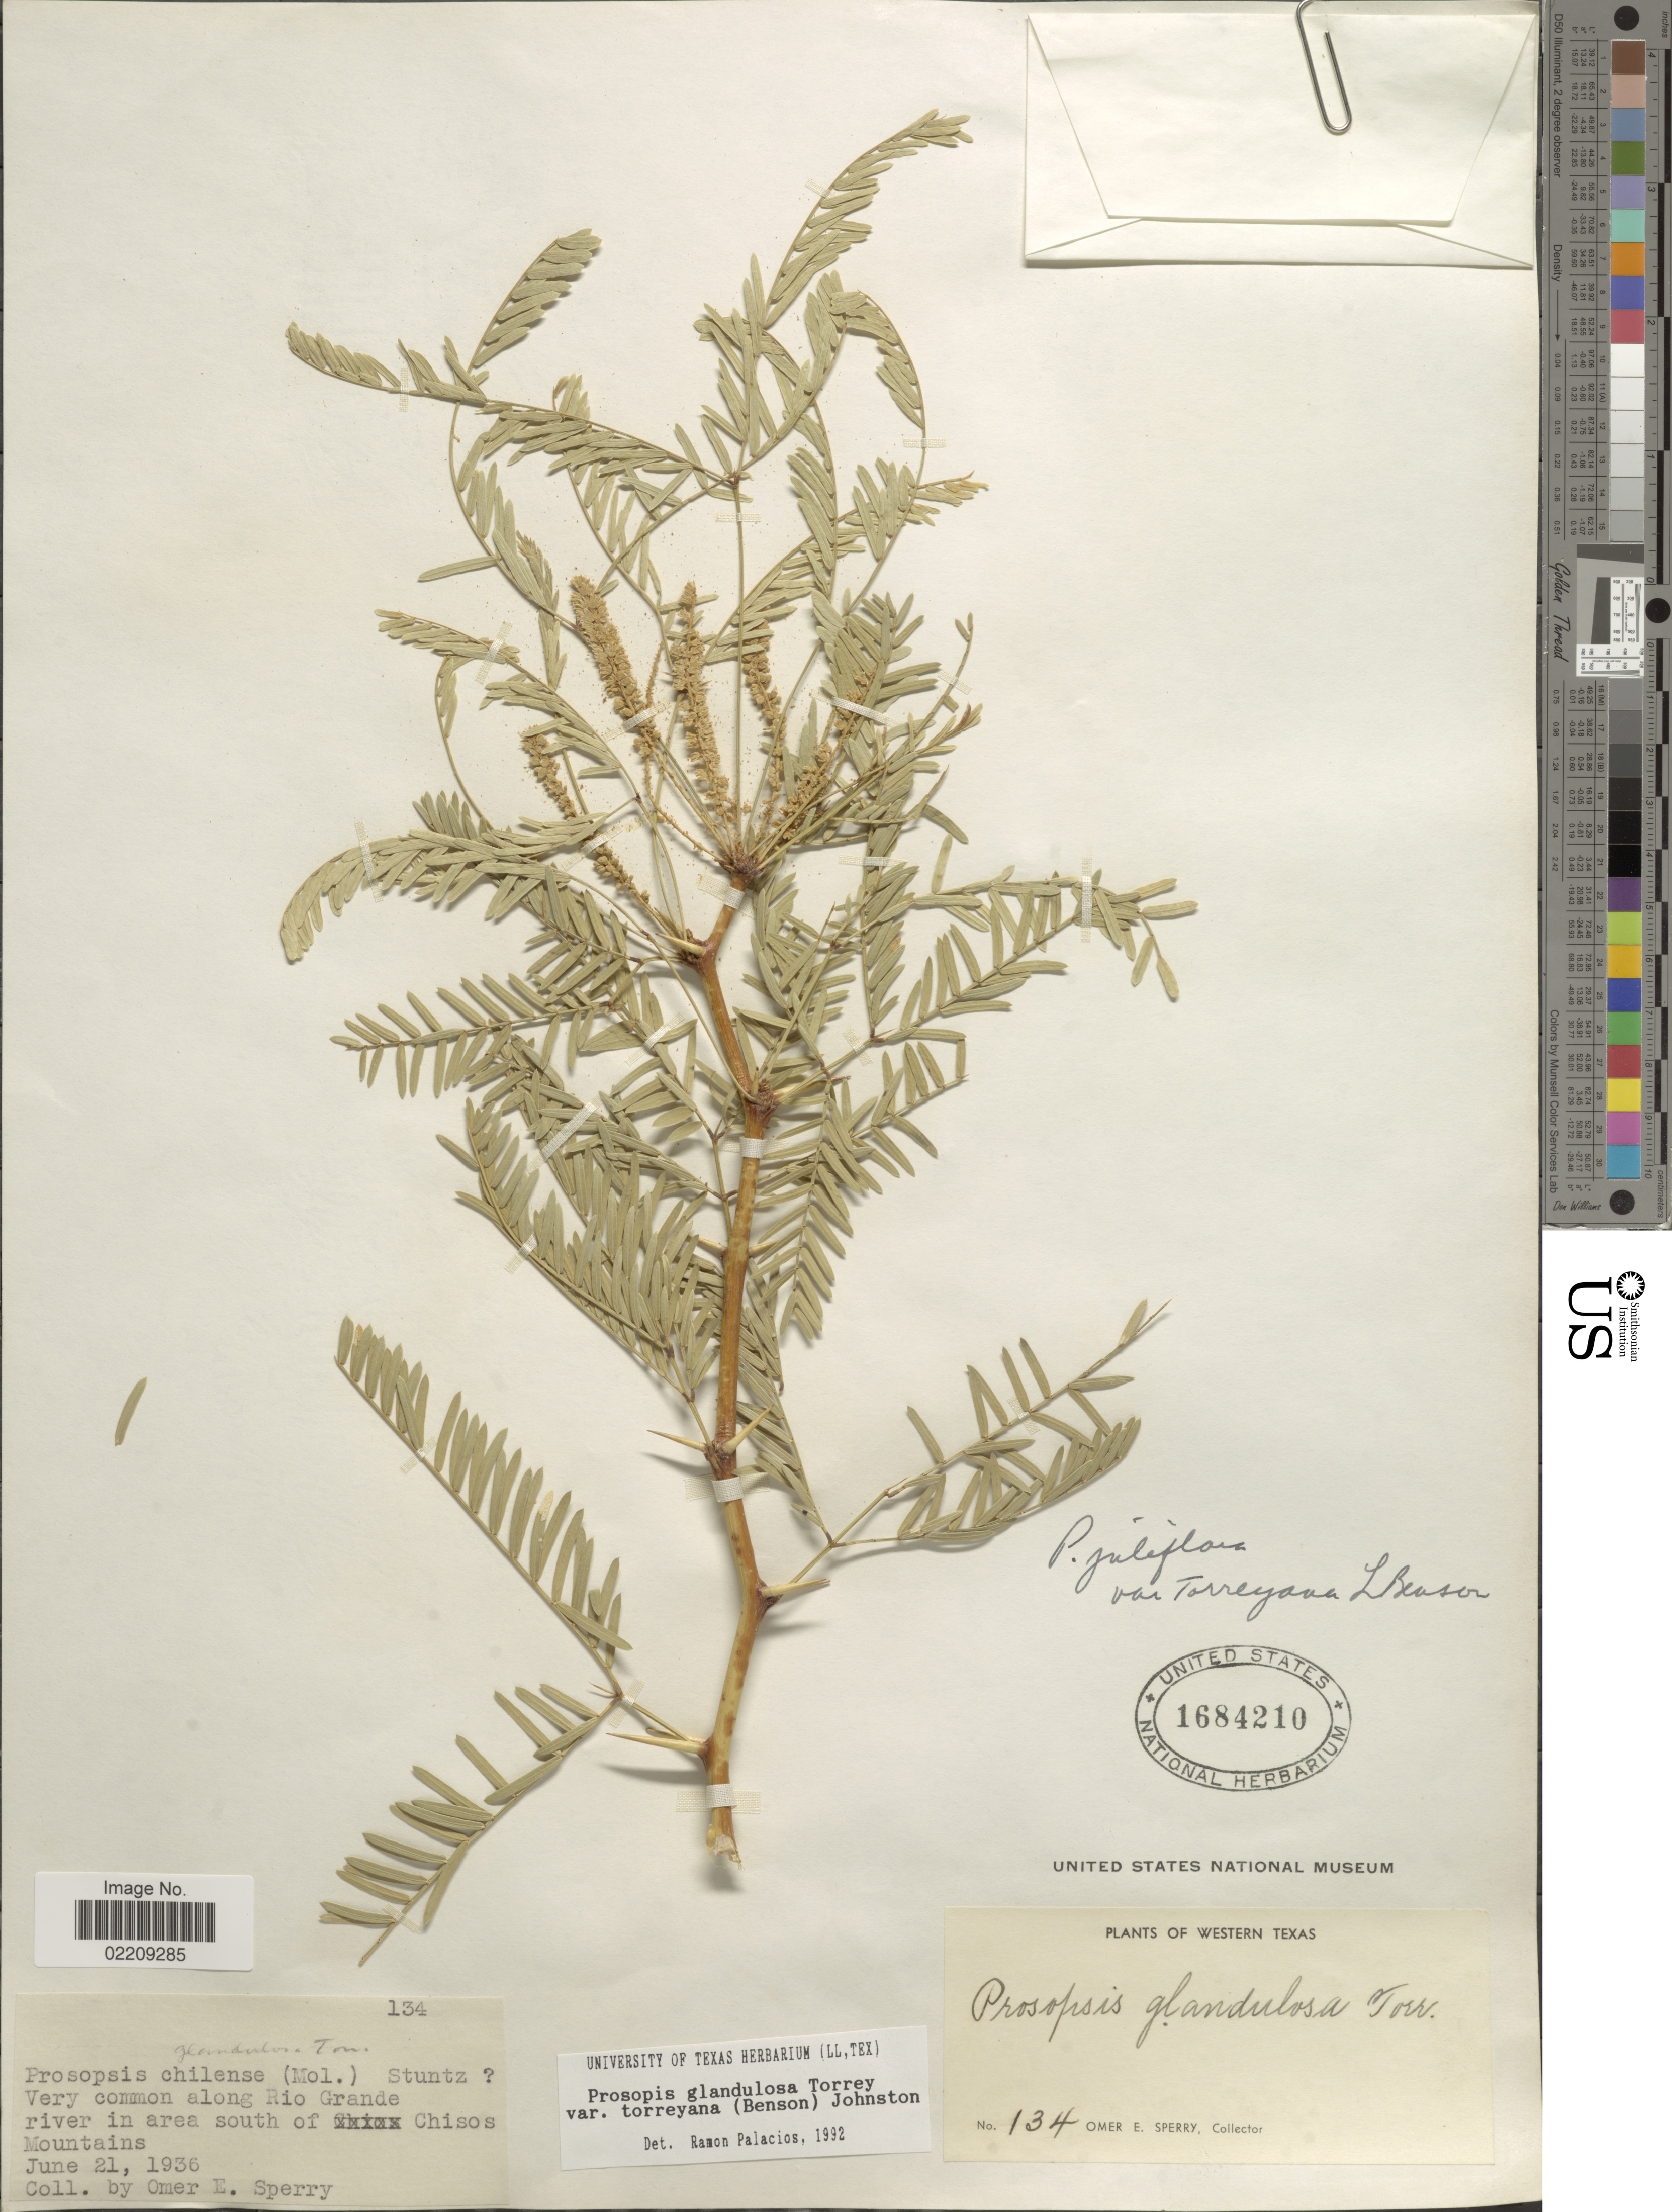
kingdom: Plantae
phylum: Tracheophyta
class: Magnoliopsida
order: Fabales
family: Fabaceae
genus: Neltuma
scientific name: Neltuma odorata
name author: (Torr. & Frém.) C. E. Hughes & G.P. Lewis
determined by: Strong, Mark T., (BOT), Smithsonian Institution - National Museum of Natural History (UNITED STATES)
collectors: O. E. Sperry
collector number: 134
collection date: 1936-06-21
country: United States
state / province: Texas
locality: Western Texas, very common along Rio Grande river in area south of Chisos Mountains.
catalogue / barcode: US 1684210